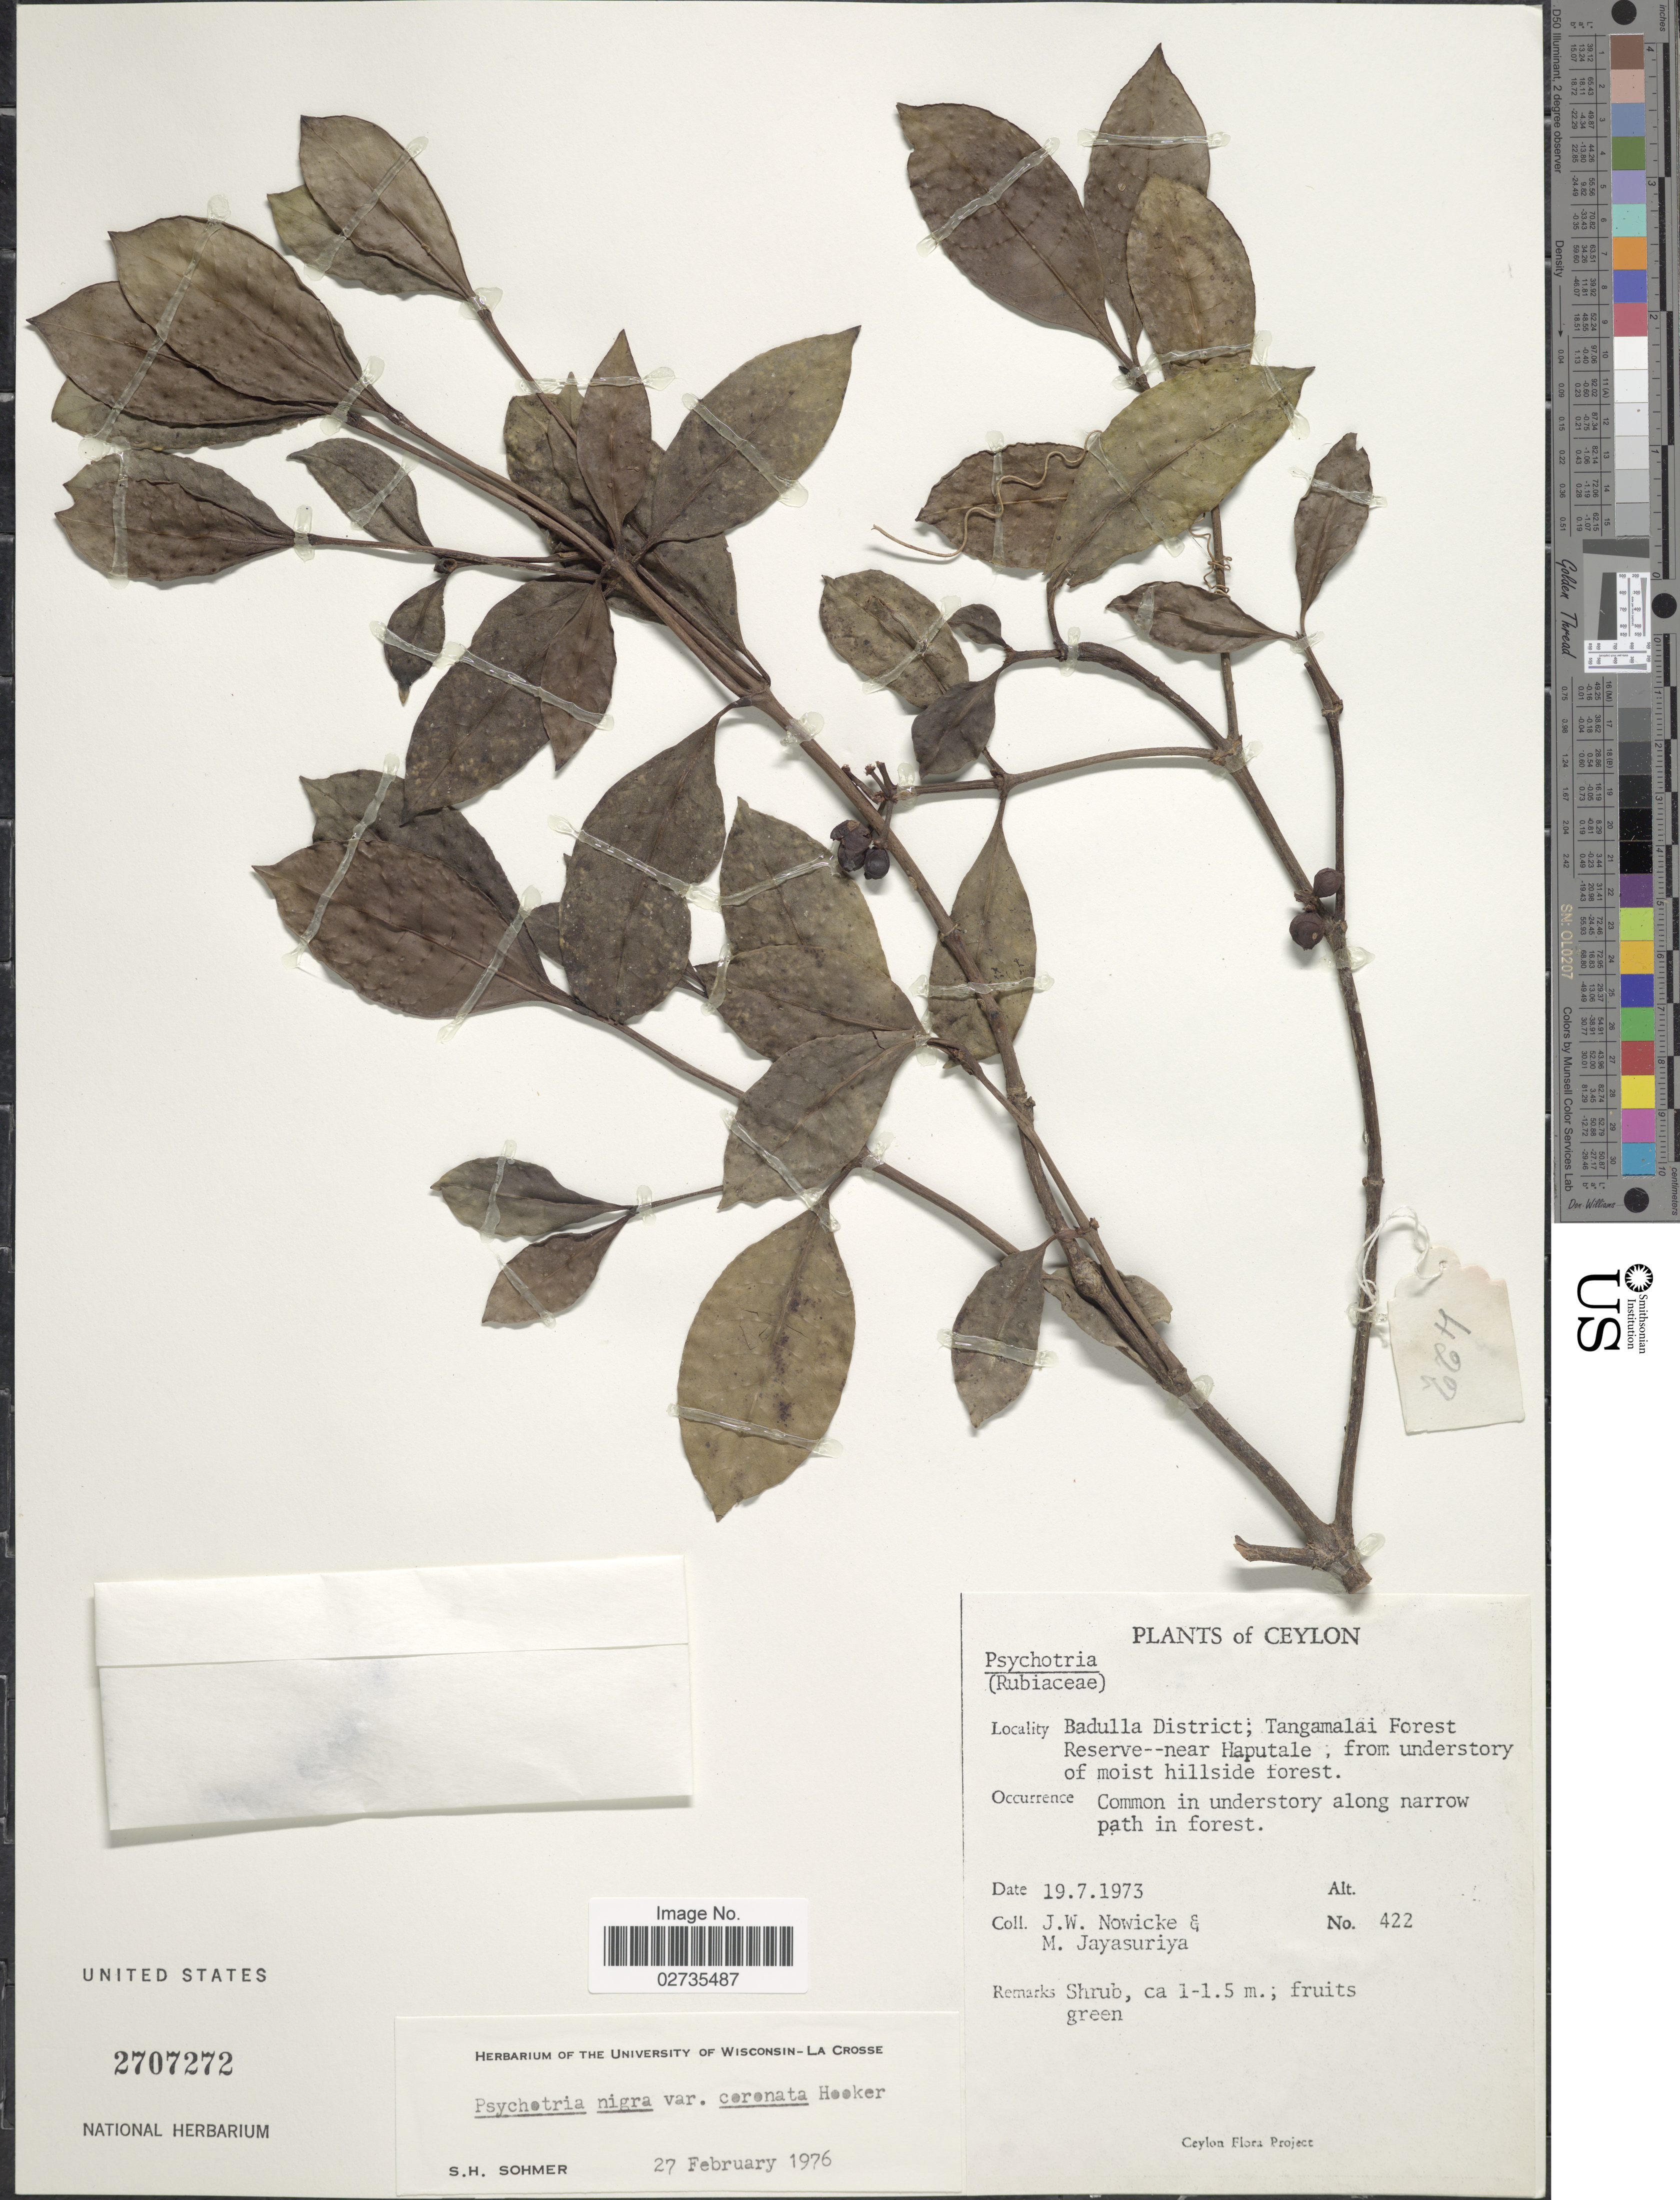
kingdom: Plantae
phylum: Tracheophyta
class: Magnoliopsida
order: Gentianales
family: Rubiaceae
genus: Psychotria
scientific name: Psychotria thwaitesii var. coronata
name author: Hook. f.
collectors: J. W. Nowicke & M. Jayasuriya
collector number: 422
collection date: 1973-07-19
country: Sri Lanka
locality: Ceylon. Badulla District; Tangamalai Forest Reserve--near Haputale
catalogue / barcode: US 2707272